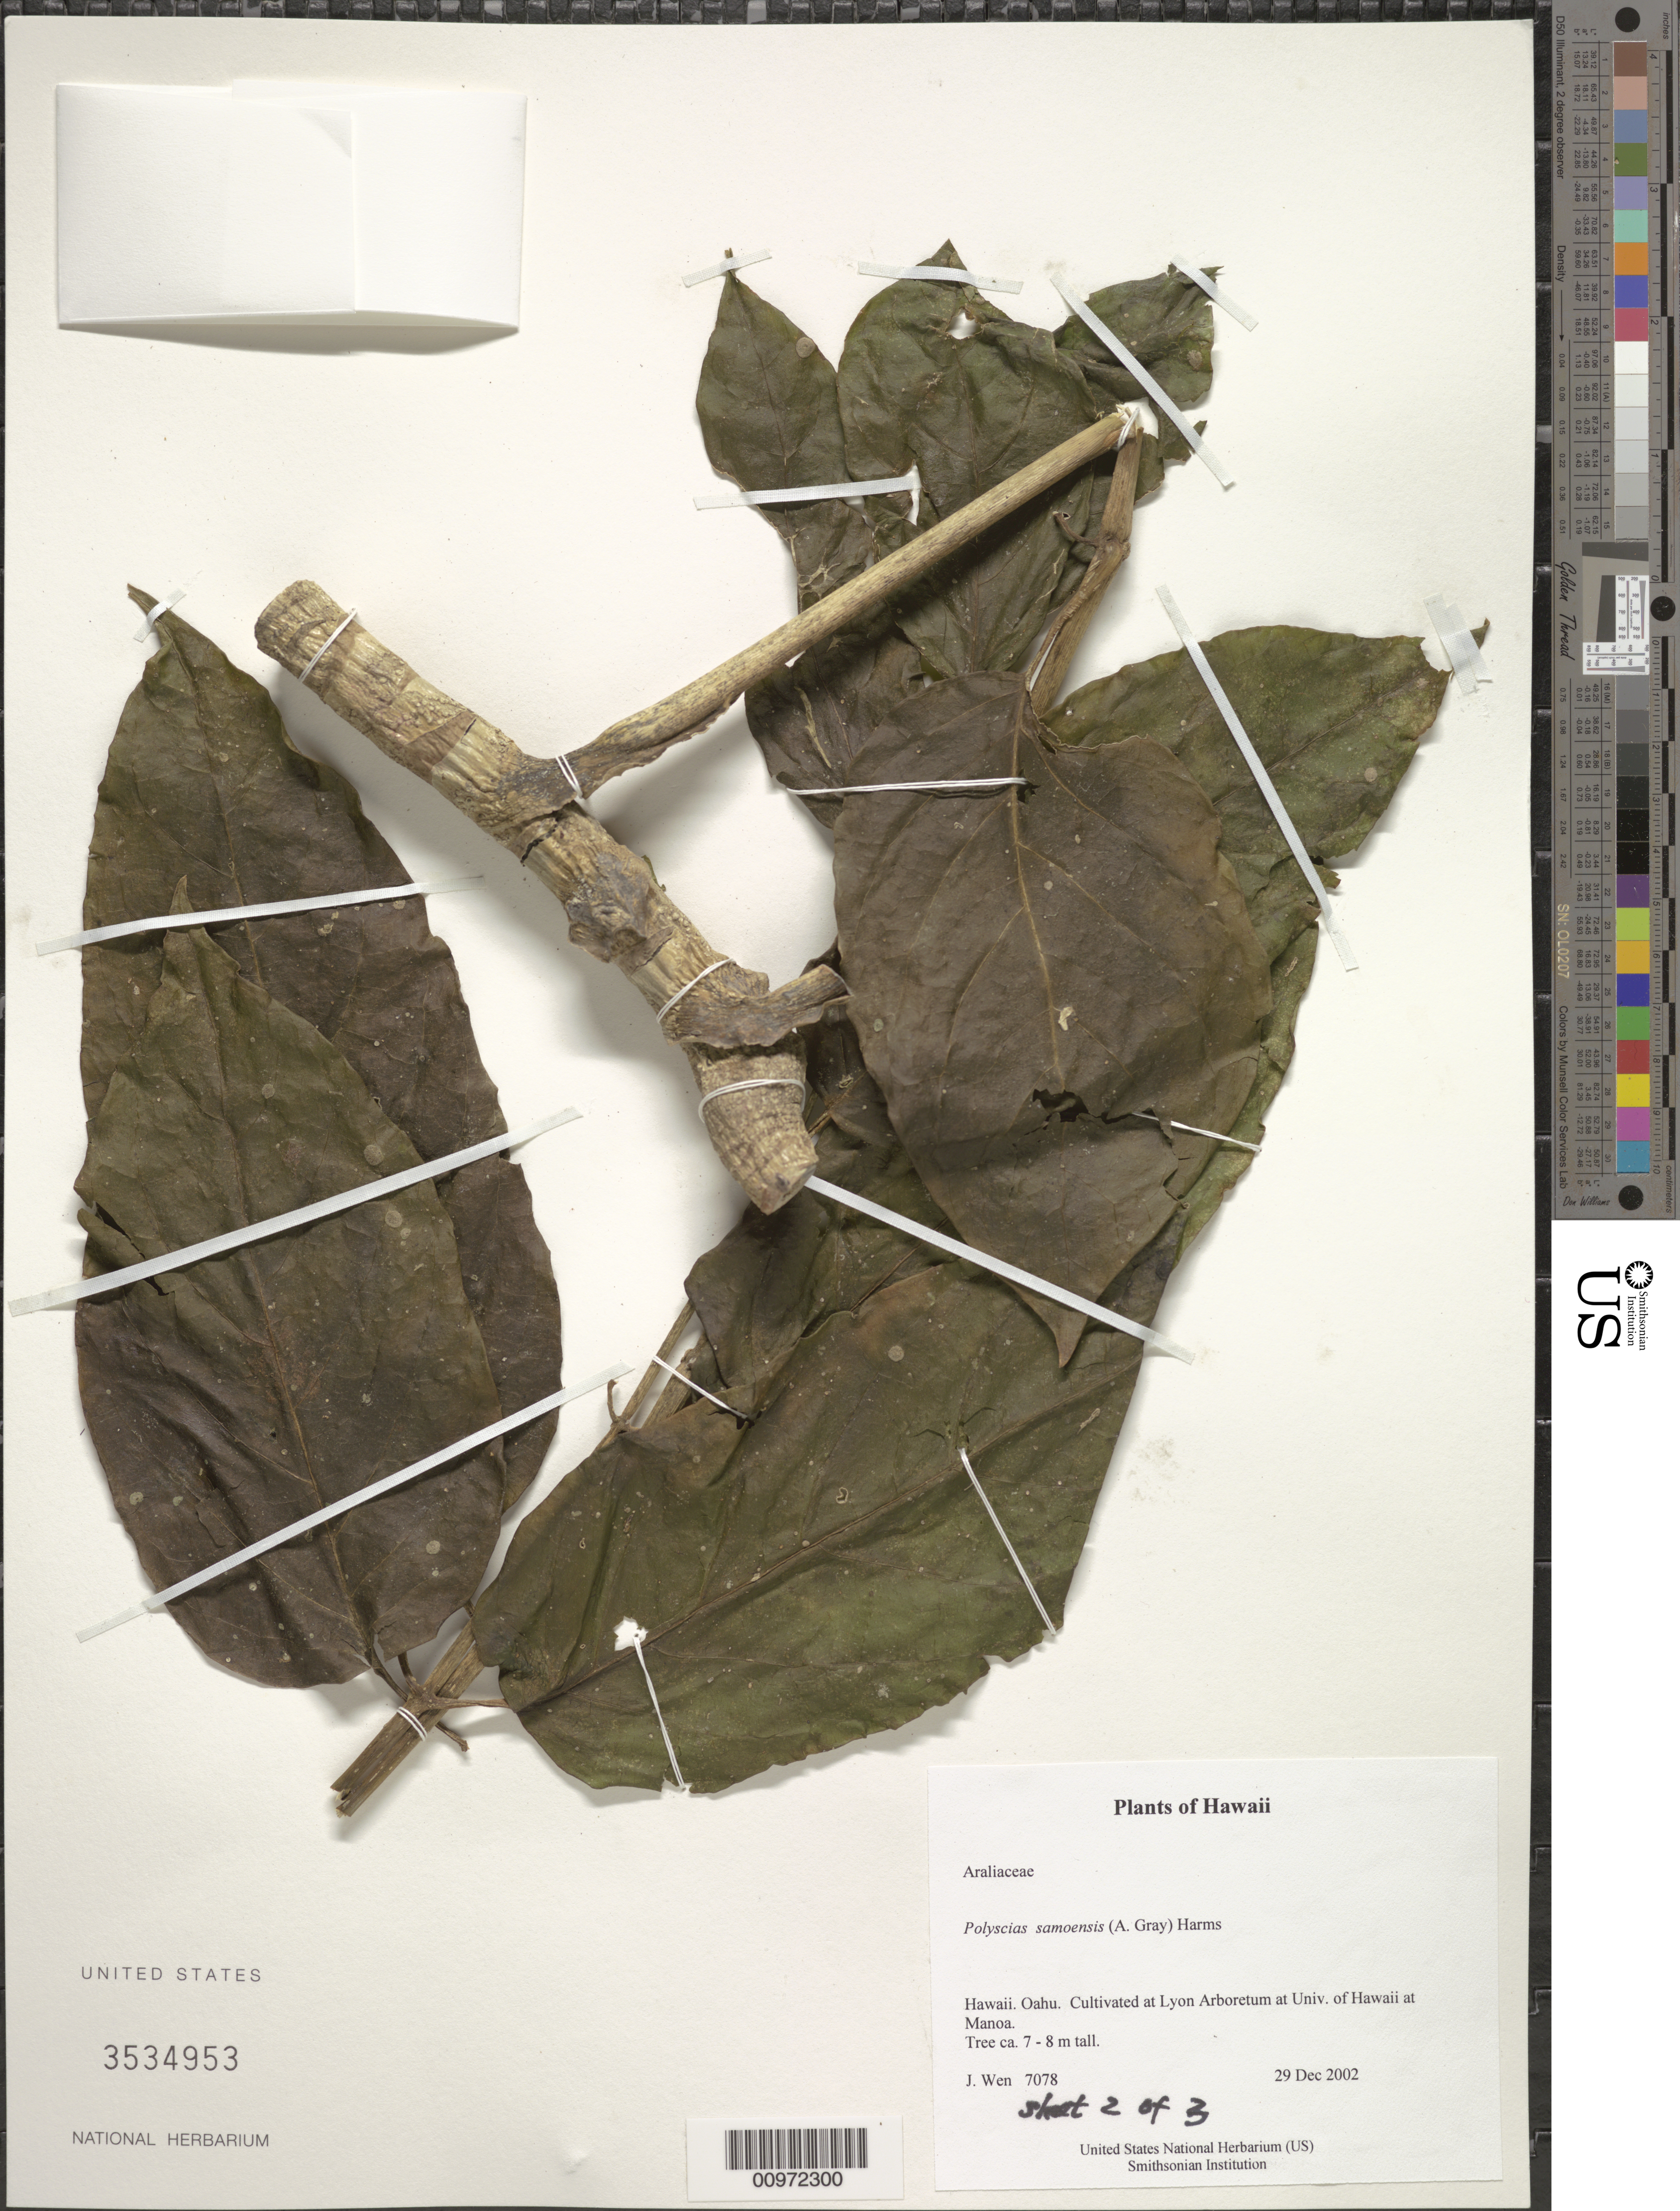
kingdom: Plantae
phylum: Tracheophyta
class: Magnoliopsida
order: Apiales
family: Araliaceae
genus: Polyscias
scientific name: Polyscias samoensis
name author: (A. Gray) Harms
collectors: J. Wen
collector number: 7078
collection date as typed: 29 Dec 2002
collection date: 2002-12-29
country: United States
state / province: Hawaii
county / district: Honolulu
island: Oahu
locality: Oahu. Cultivated at Lyon Arboretum at Univ. of Hawaii at Manoa.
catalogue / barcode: US 3534953